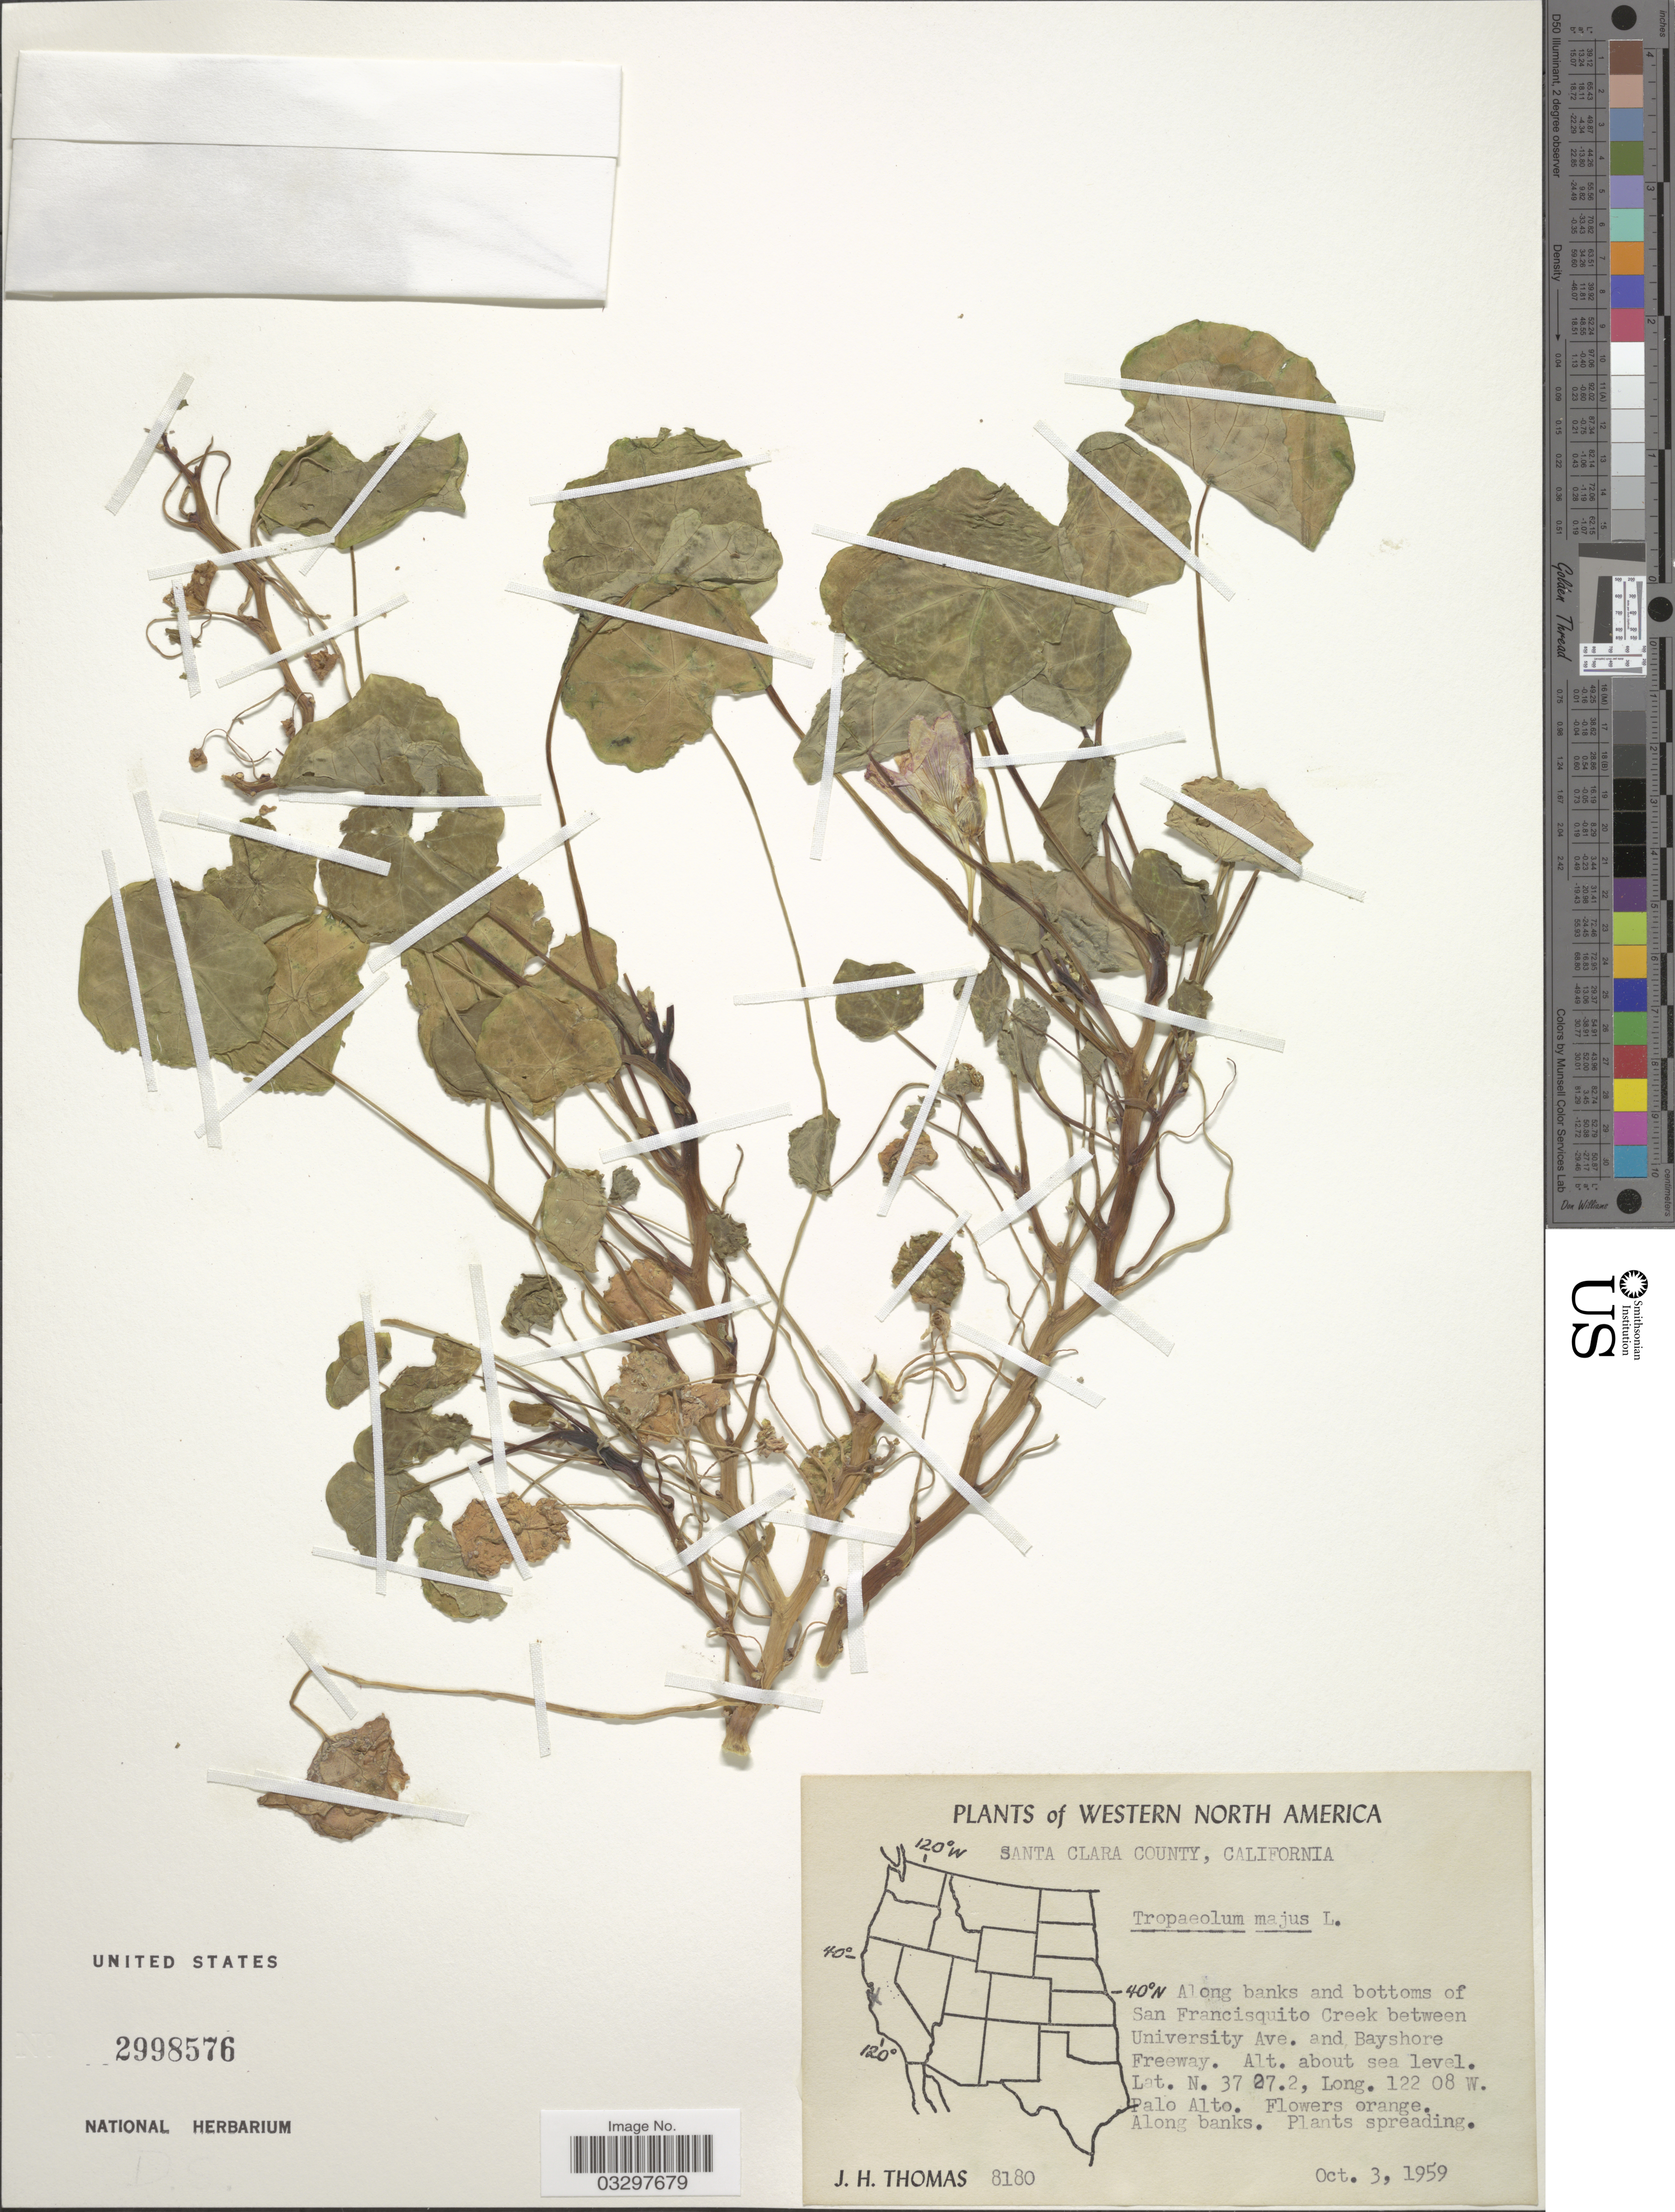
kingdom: Plantae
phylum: Tracheophyta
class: Magnoliopsida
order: Brassicales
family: Tropaeolaceae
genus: Tropaeolum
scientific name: Tropaeolum majus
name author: L.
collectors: J. H. Thomas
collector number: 8180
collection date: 1959-10-03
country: United States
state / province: California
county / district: Santa Clara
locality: Santa Clara County. Along banks and bottoms of San Francisquito Creek between University Ave. and Bayshore Freeway.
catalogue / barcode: US 2998576